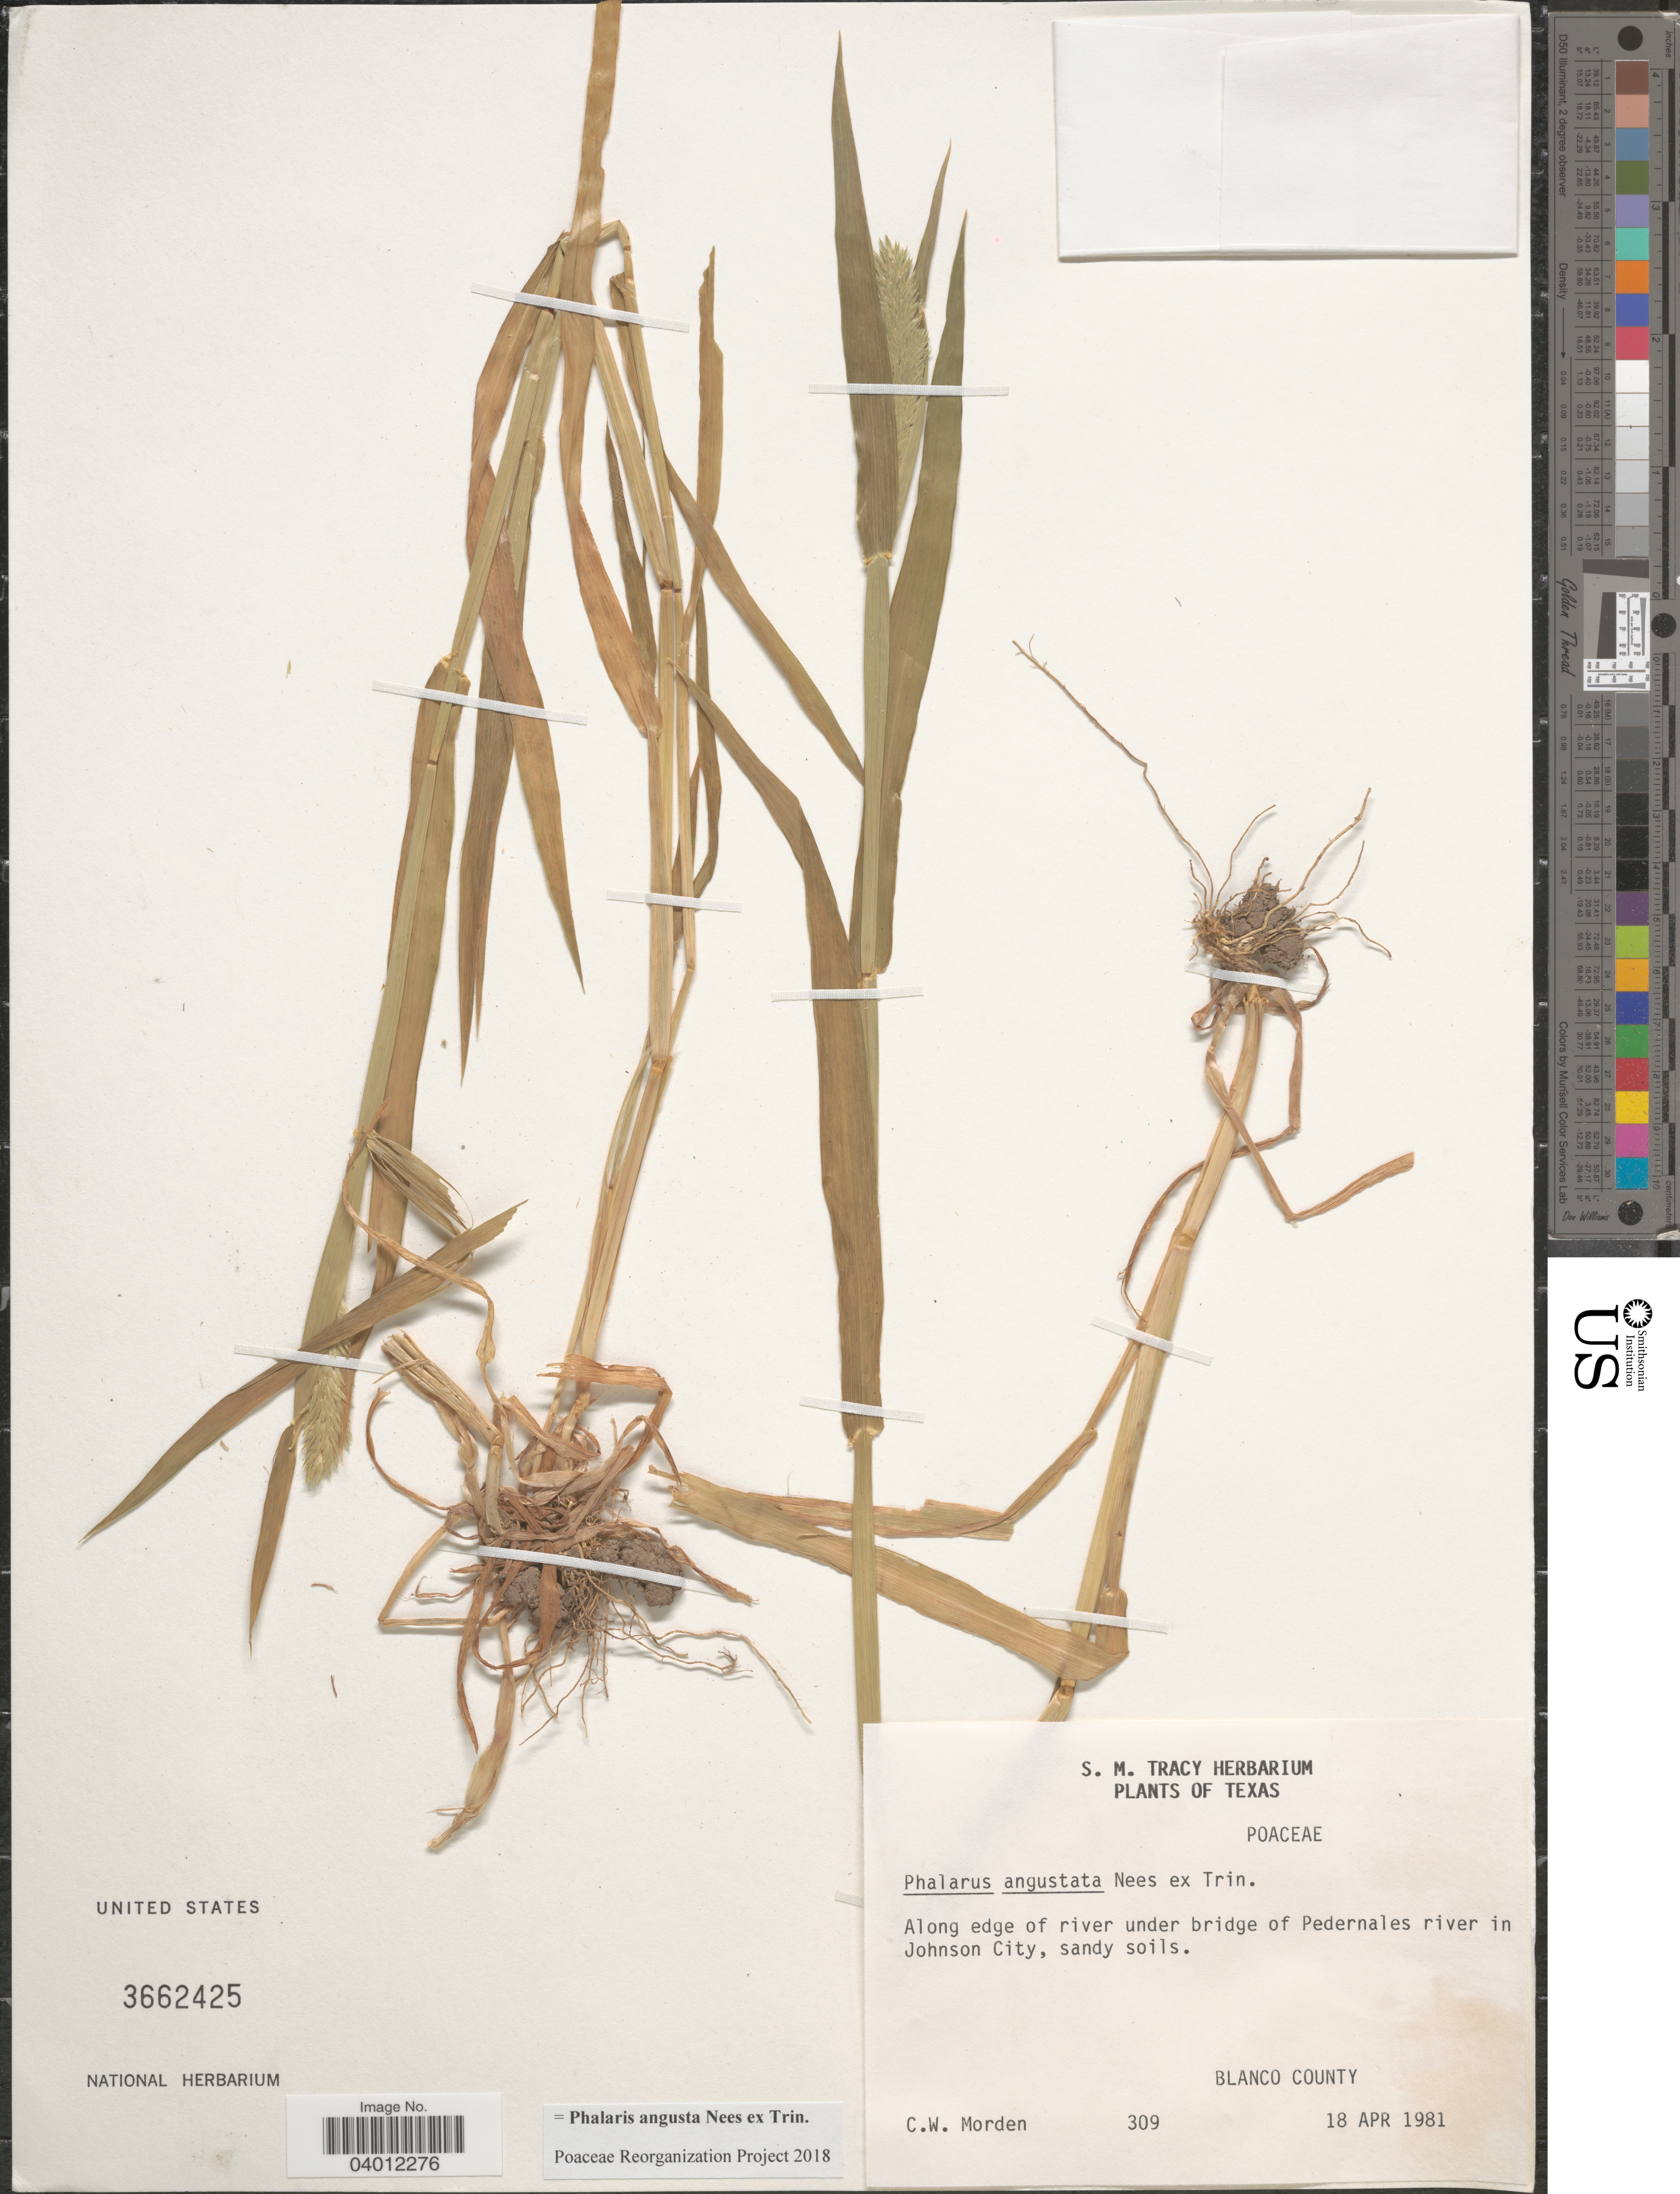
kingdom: Plantae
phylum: Tracheophyta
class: Liliopsida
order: Poales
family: Poaceae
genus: Phalaris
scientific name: Phalaris angusta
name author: Nees ex Trin.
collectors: C. Morden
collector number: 309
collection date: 1981-04-18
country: United States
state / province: Texas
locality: Along edge of river under bridge of Pedernales river in Johnson City, sandy soils. Blanco County.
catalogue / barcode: US 3662425